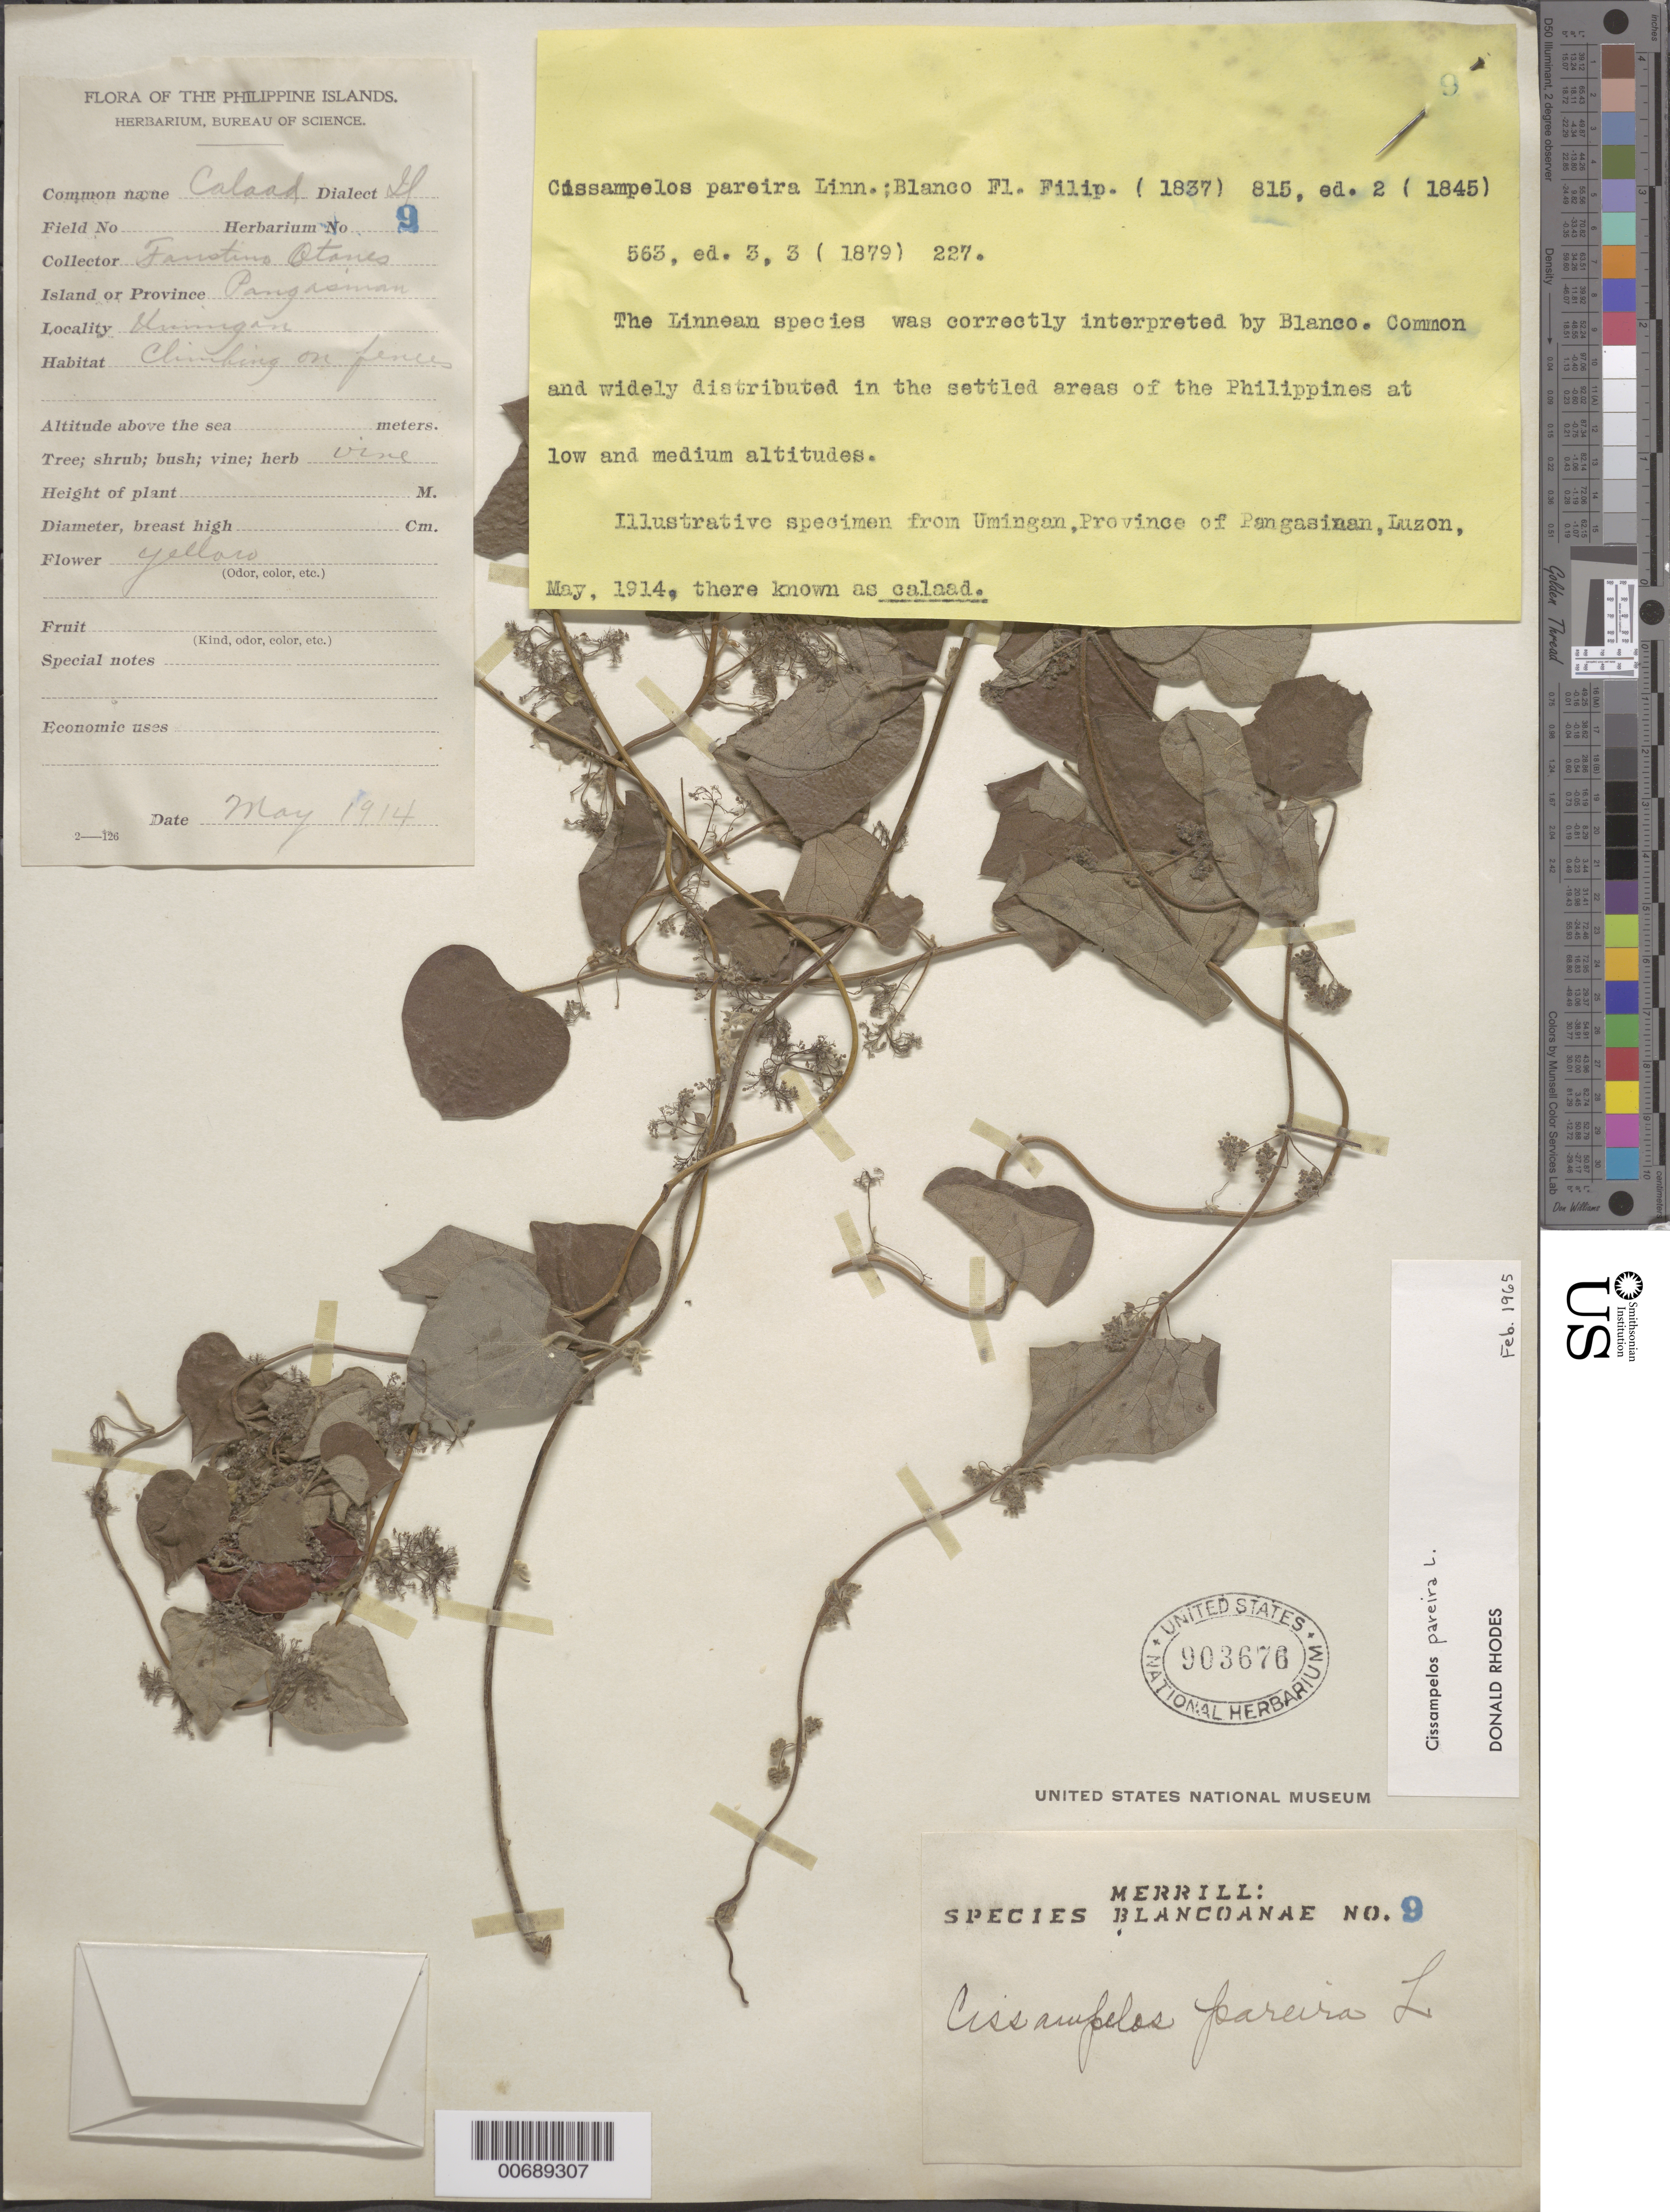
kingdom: Plantae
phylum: Tracheophyta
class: Magnoliopsida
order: Ranunculales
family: Menispermaceae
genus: Cissampelos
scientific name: Cissampelos pareira var. hirsuta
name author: (Buch.-Ham. ex DC.) Forman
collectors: F. Q. Otanes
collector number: Sp. Blancoan. 0009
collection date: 1914-05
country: Philippines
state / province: Ilocos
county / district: Pangasinan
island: Luzon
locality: Umingan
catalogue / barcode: US 903676